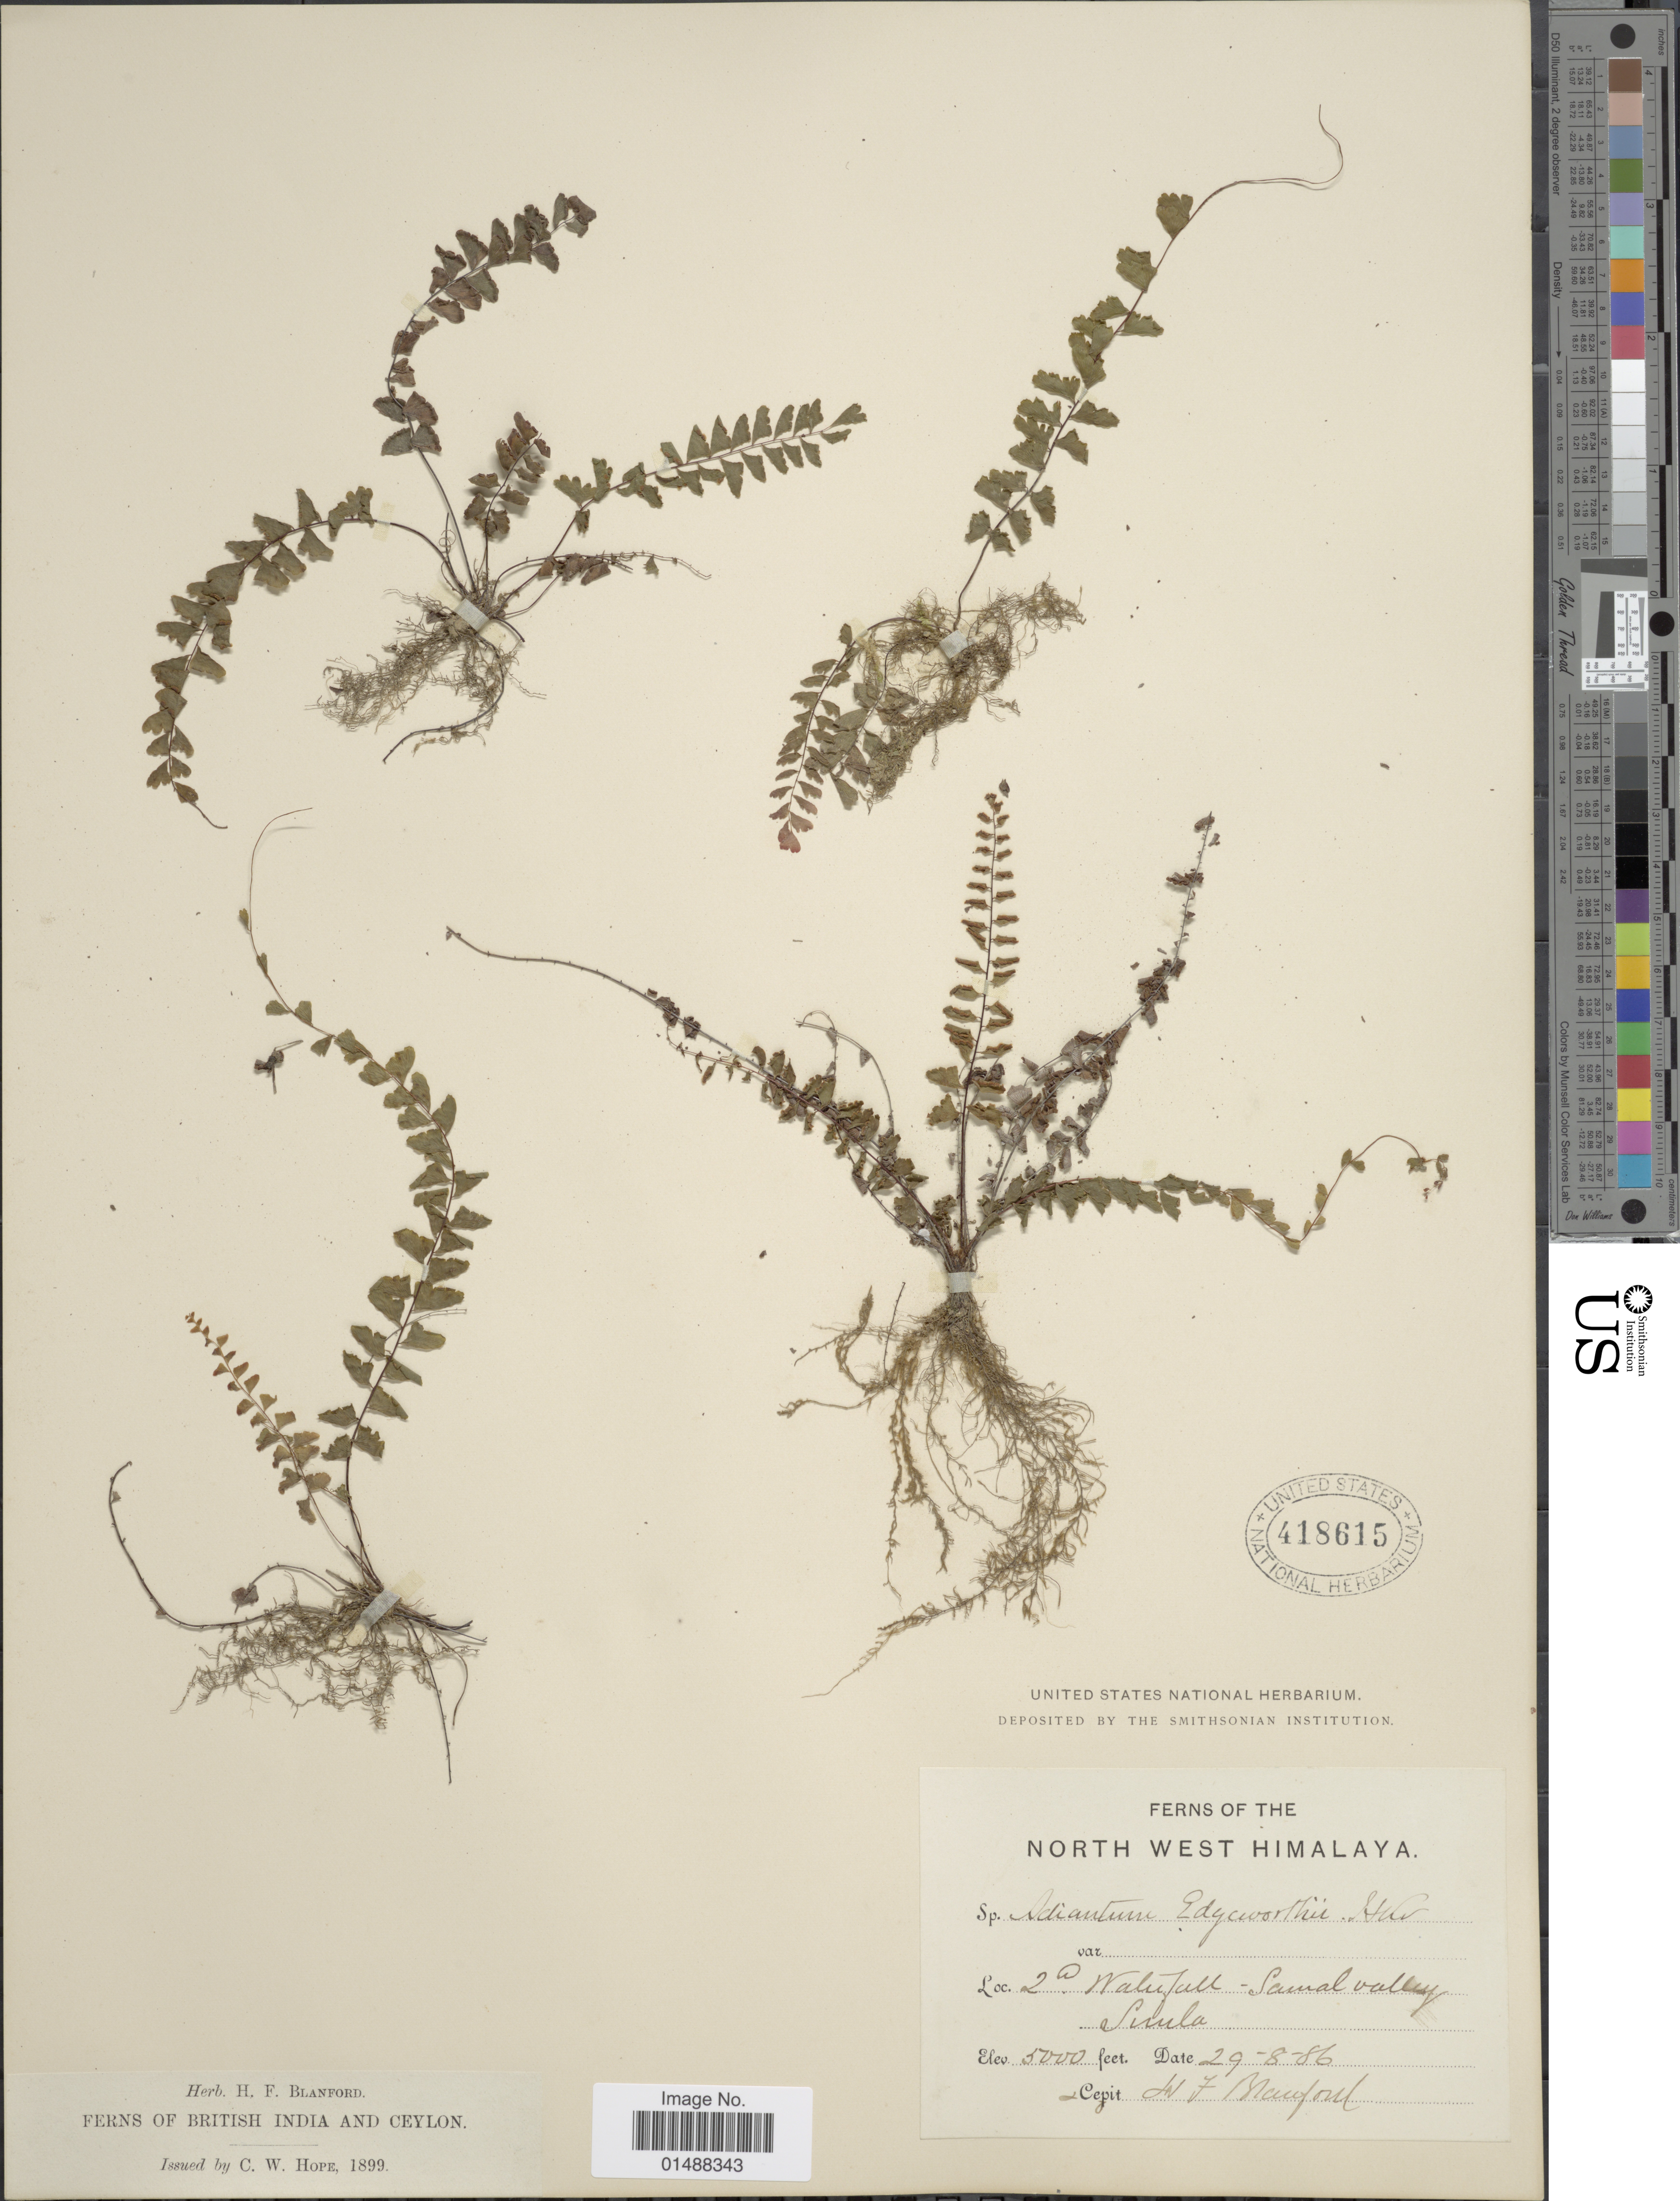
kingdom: Plantae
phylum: Tracheophyta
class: Polypodiopsida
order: Polypodiales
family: Pteridaceae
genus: Adiantum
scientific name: Adiantum edgeworthii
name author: Hook.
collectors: H. Blanford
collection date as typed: Transcribed d/m/y: 29/8/86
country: India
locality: North west Himalaya, 2d Walufall,Samal valley, Shimla.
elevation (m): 1524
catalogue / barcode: US 418615